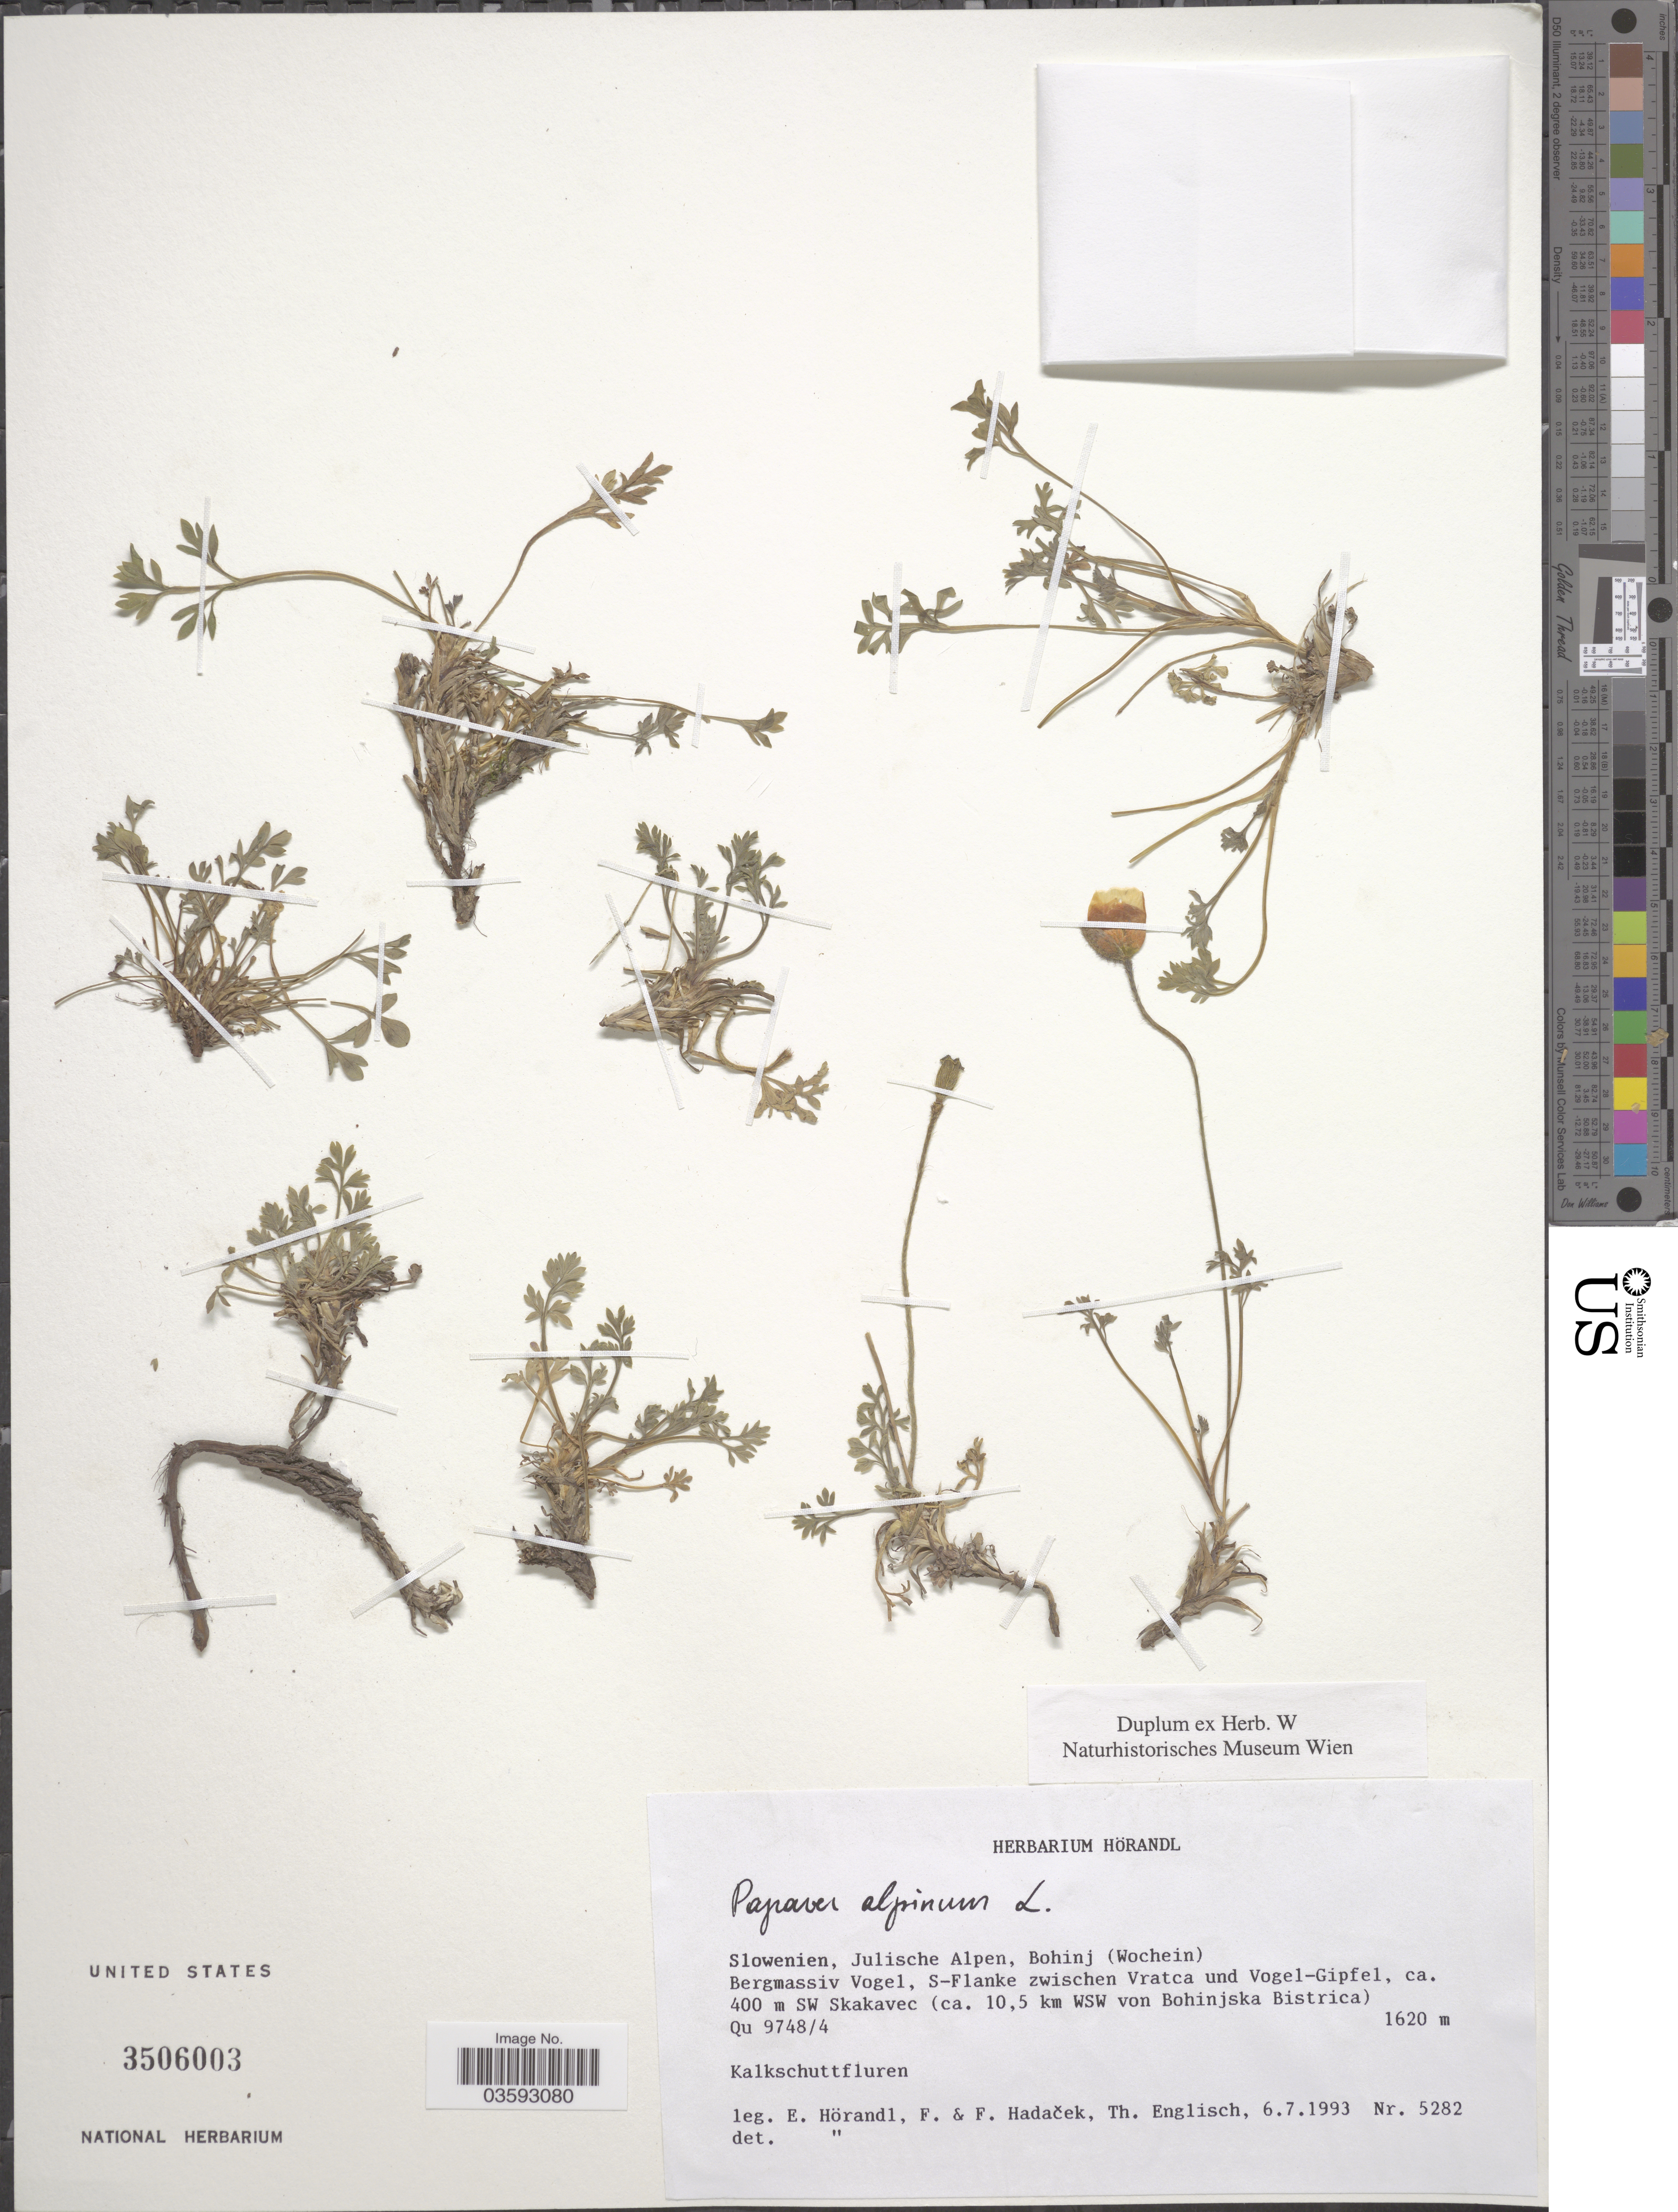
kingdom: Plantae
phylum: Tracheophyta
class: Magnoliopsida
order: Ranunculales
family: Papaveraceae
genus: Papaver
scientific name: Papaver alpinum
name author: L.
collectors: E. Hörandl, F. Hadacek & T. Englisch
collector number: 5282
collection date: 1993-07-06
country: Slovenia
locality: Slowenien, Julische Alpen, Bohinj (Wochein). Bergmassiv Vogel, S-Flanke zwischen Vratca und Vogel-Gipfel, ca. 400 m SW Skakavec (ca. 10,5 km WSW von Bohinjska Bistrica) Qu 9748/4.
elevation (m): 1620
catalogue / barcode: US 3506003